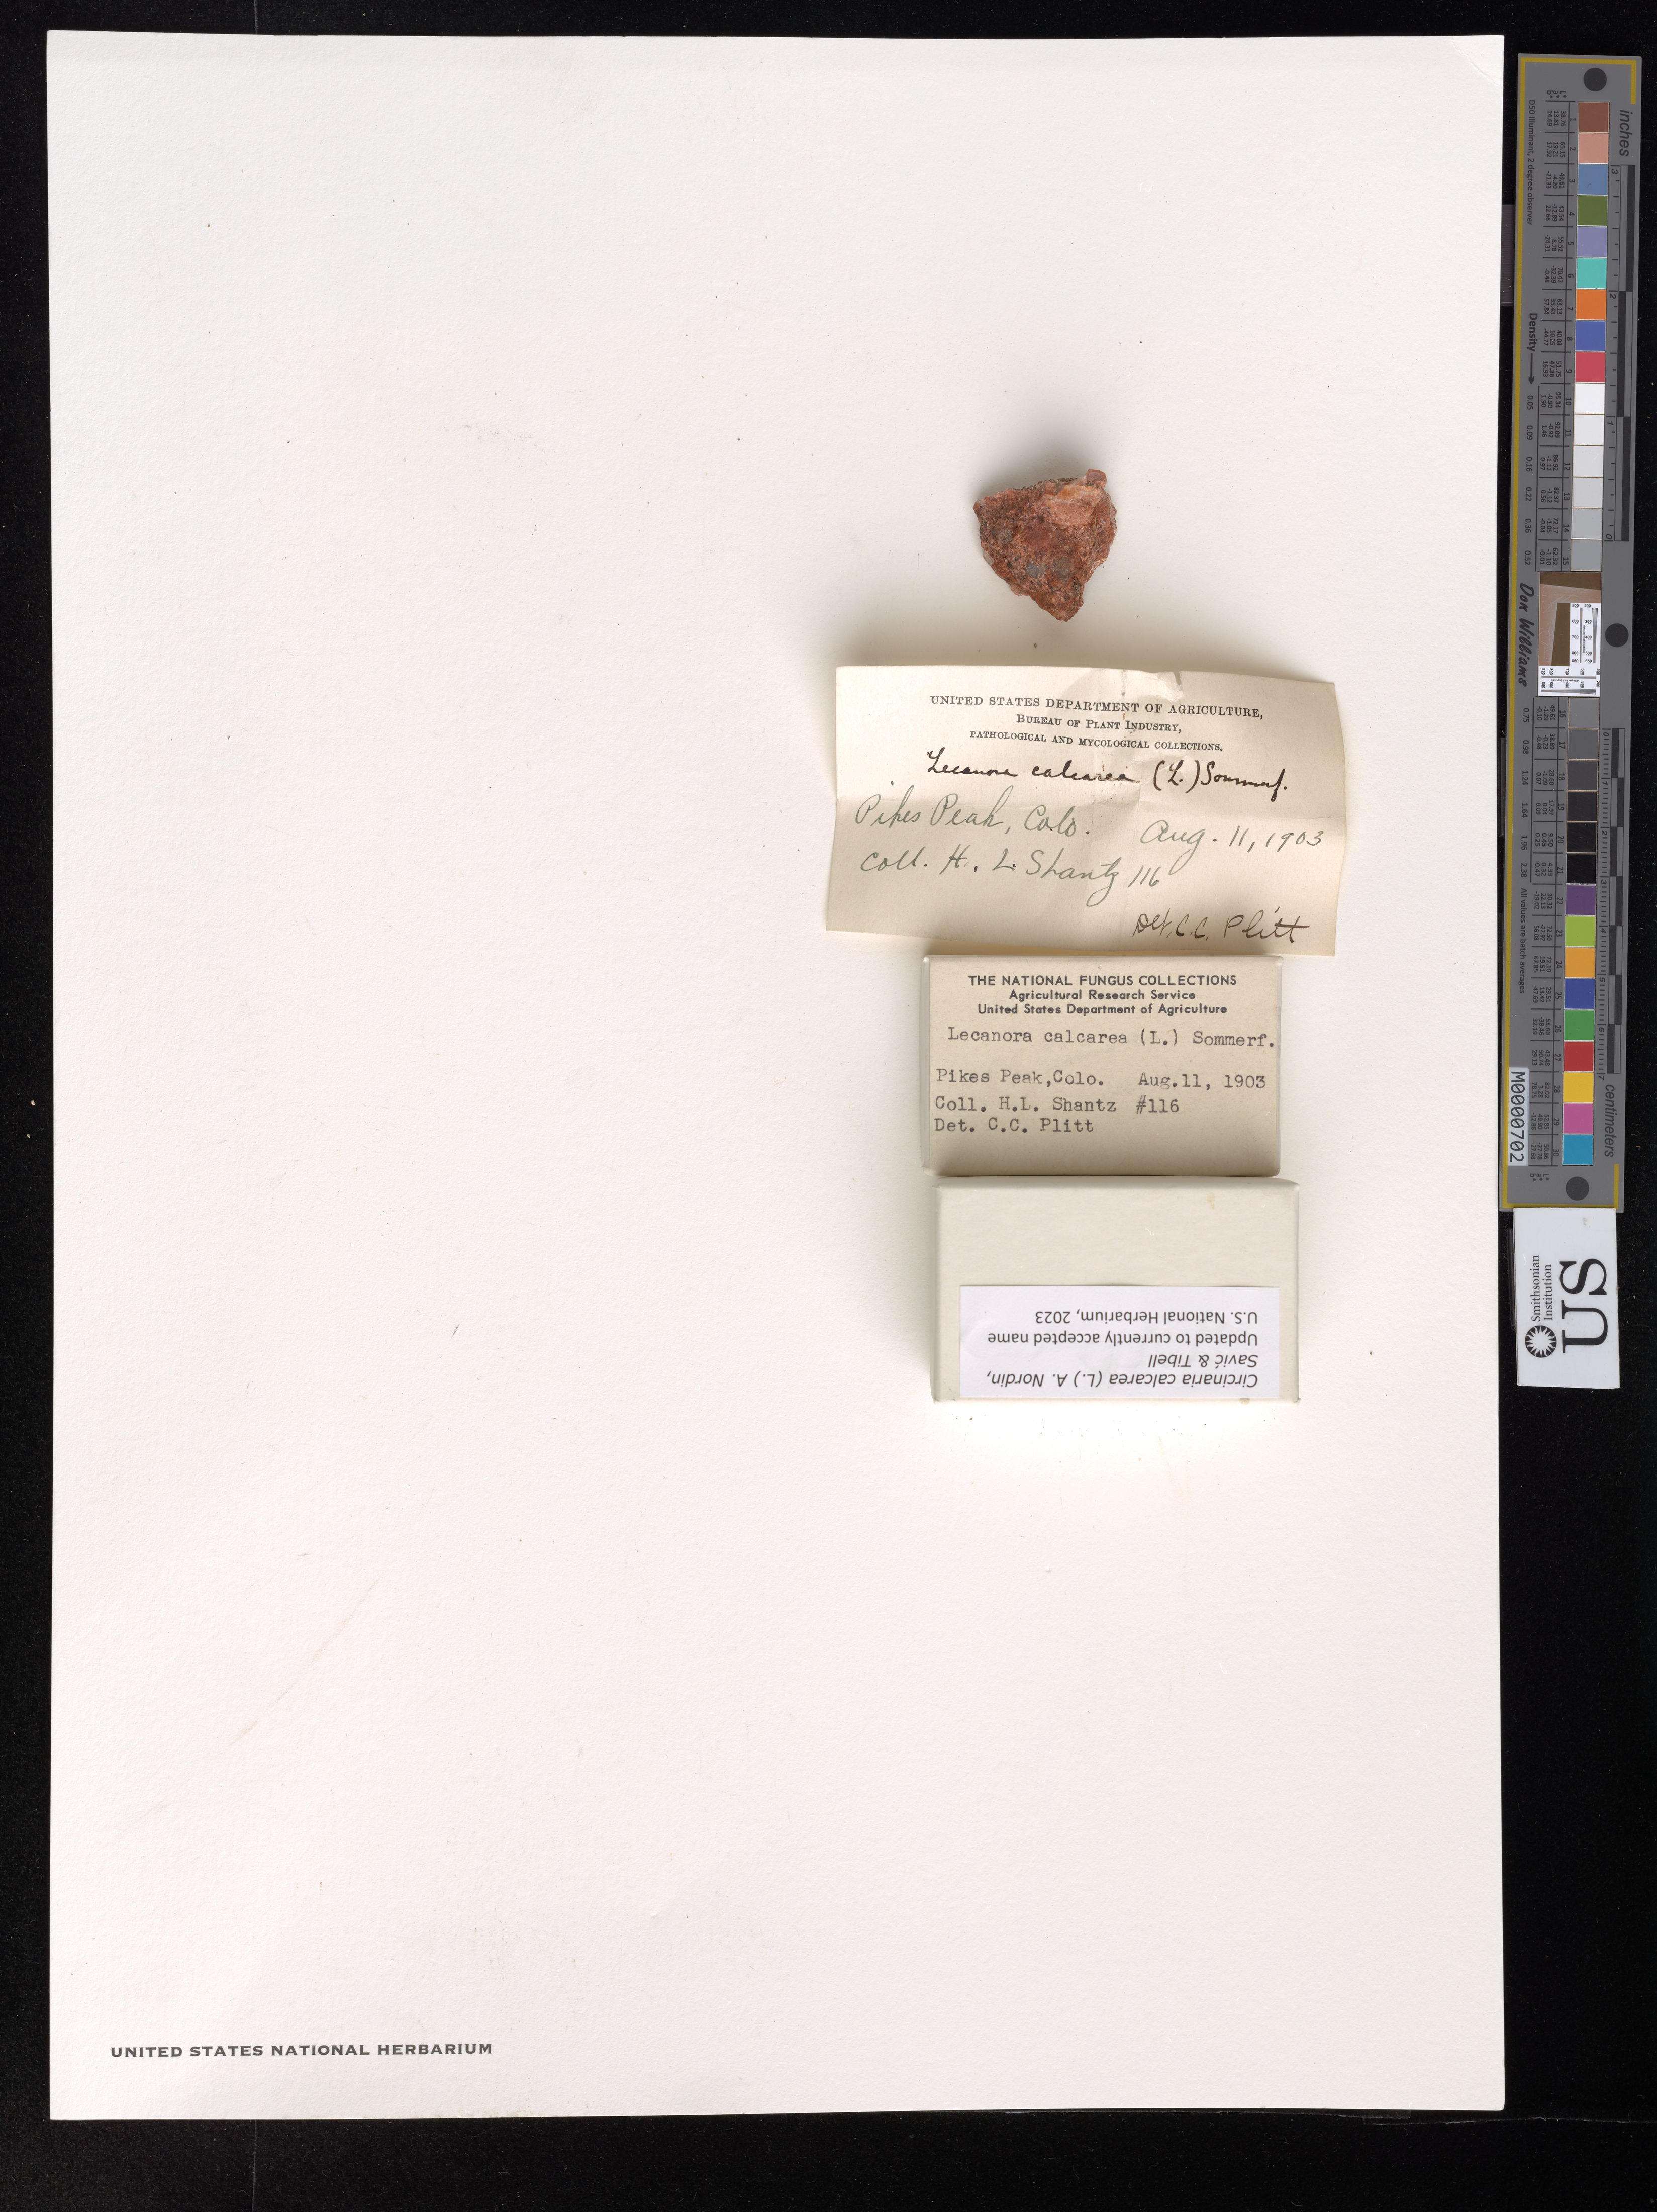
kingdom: Fungi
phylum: Ascomycota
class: Lecanoromycetes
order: Pertusariales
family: Megasporaceae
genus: Circinaria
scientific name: Circinaria calcarea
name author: (L.) A. Nordin et al.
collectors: H. Shantz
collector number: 116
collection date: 1903-08-11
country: United States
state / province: Colorado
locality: Pikes Peak.